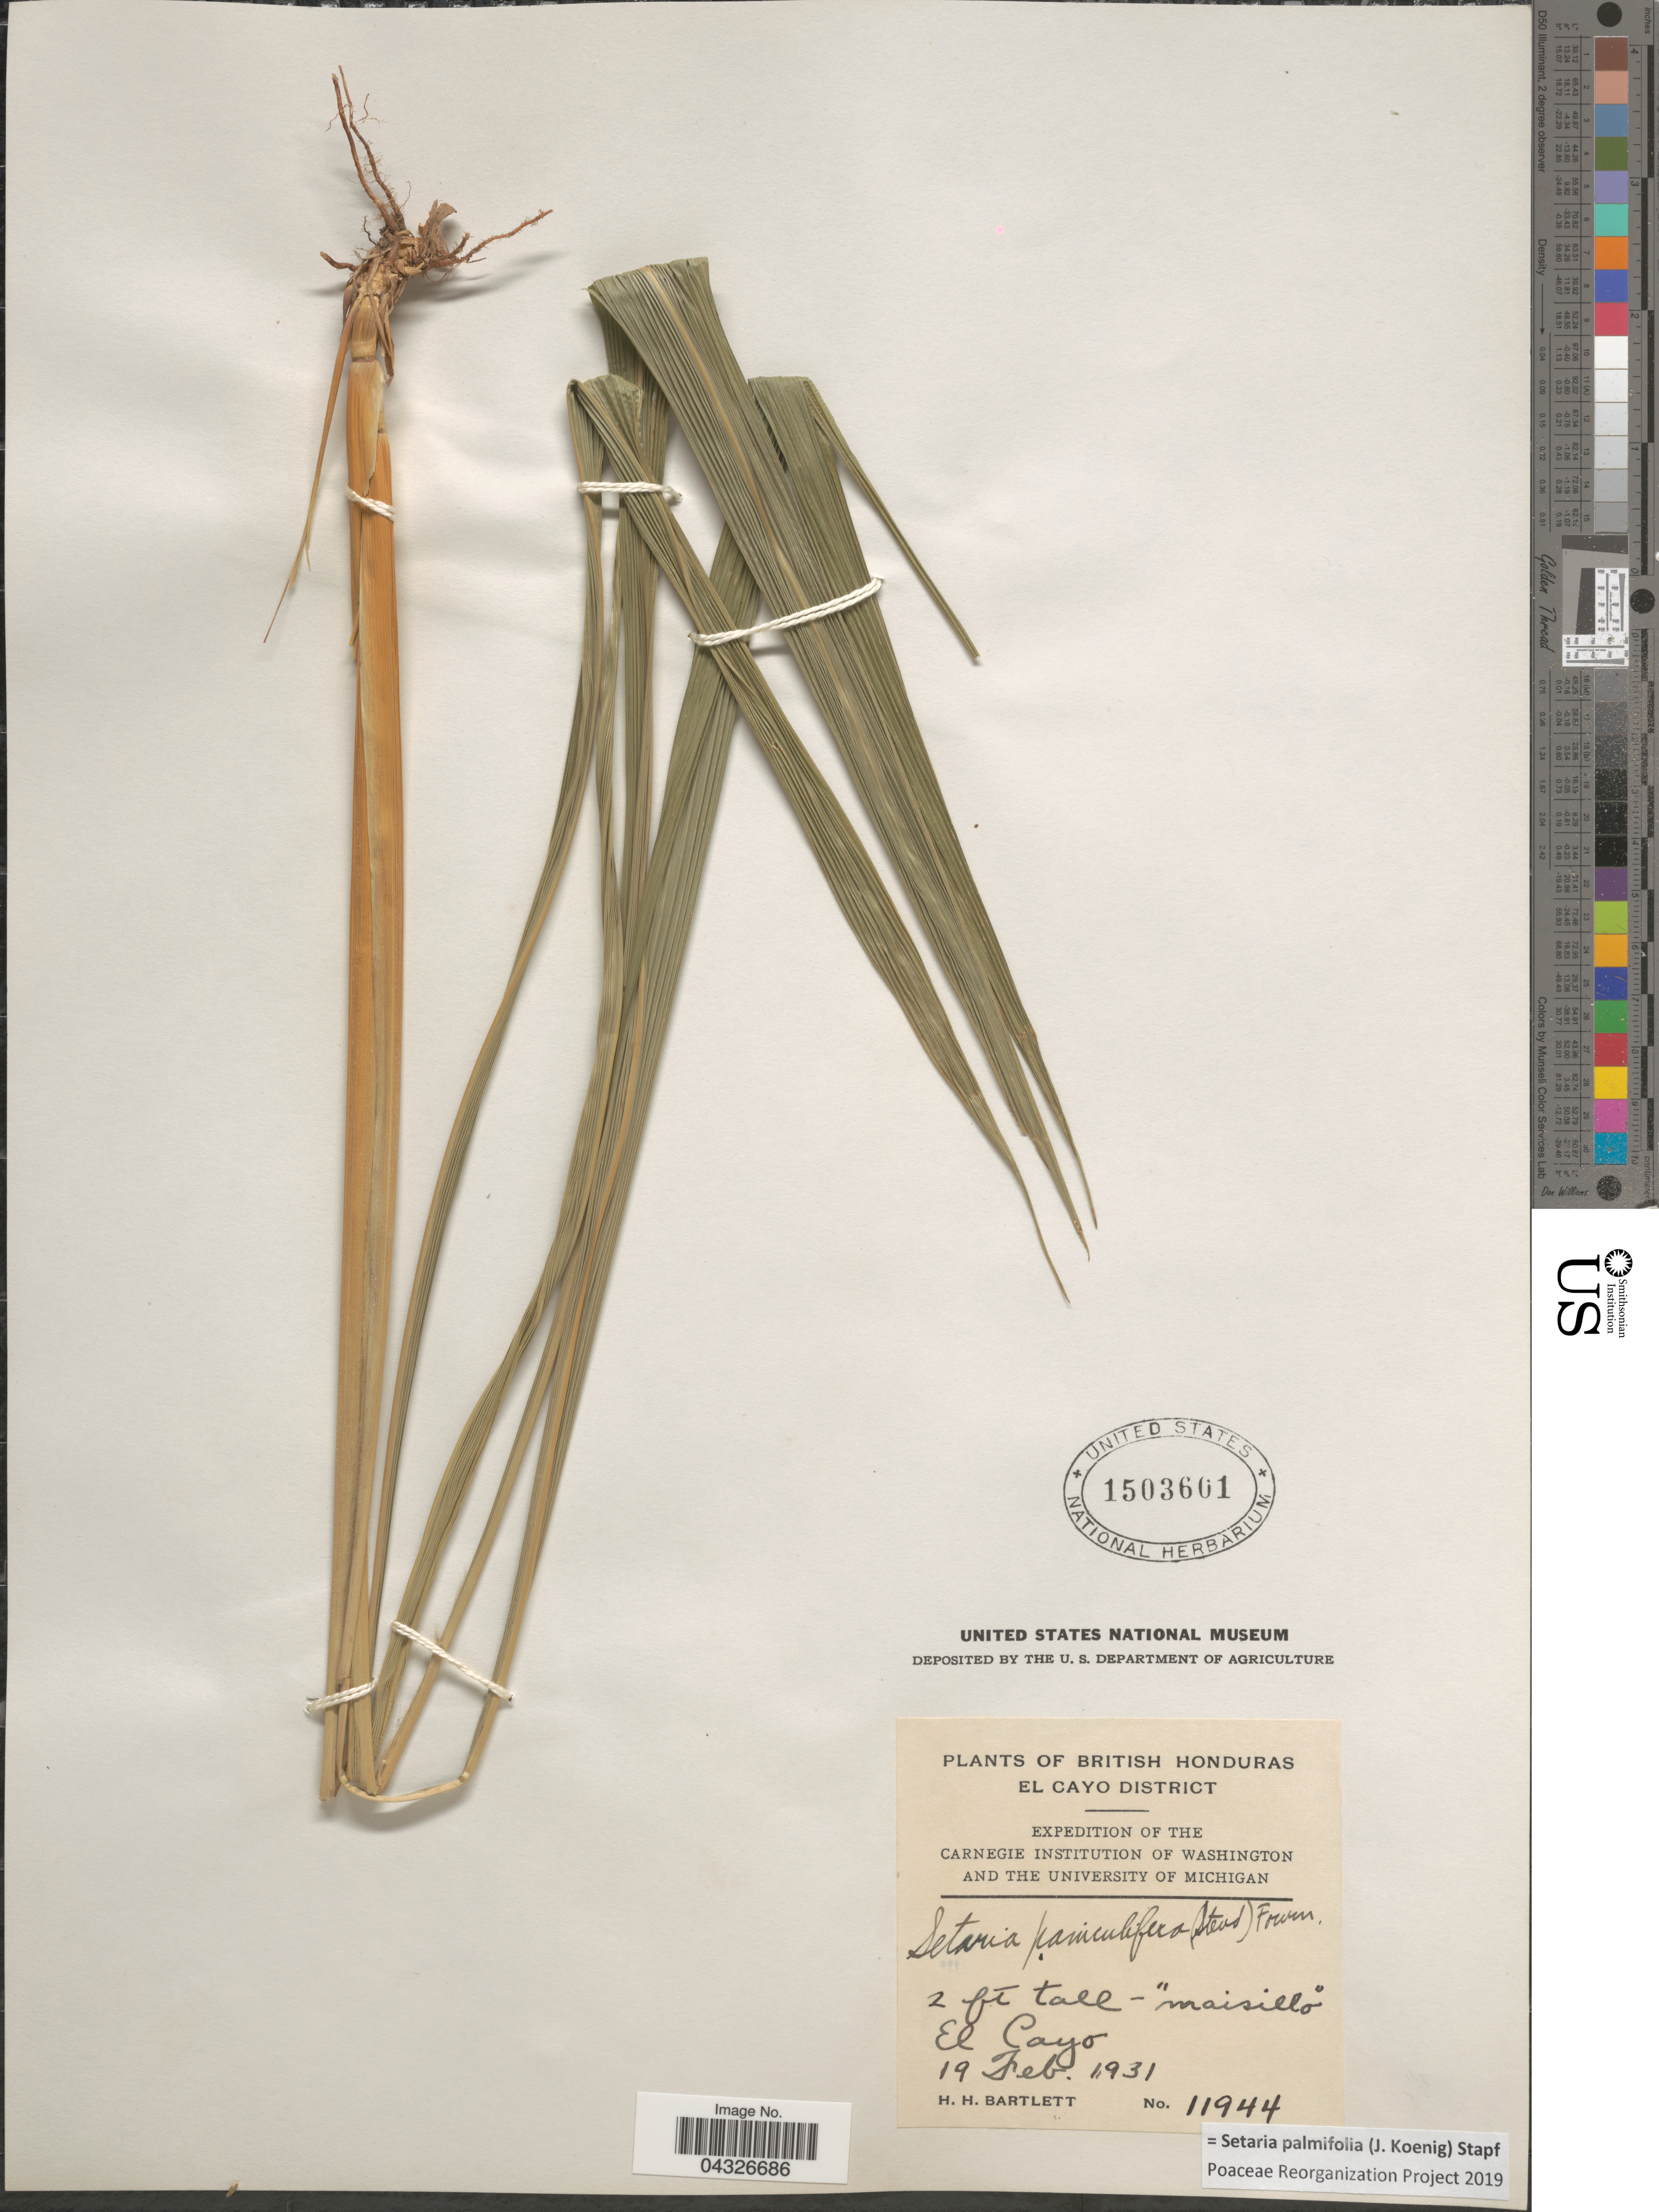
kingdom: Plantae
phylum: Tracheophyta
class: Liliopsida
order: Poales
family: Poaceae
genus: Setaria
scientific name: Setaria palmifolia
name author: (J. Koenig) Stapf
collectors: H. H. Bartlett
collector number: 11944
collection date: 1931-02-19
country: Belize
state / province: Cayo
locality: British Honduras. El Cayo District. Expedition of the Carnegie Institution of Washington and the University of Michigan. El Cayo.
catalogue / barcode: US 1503601